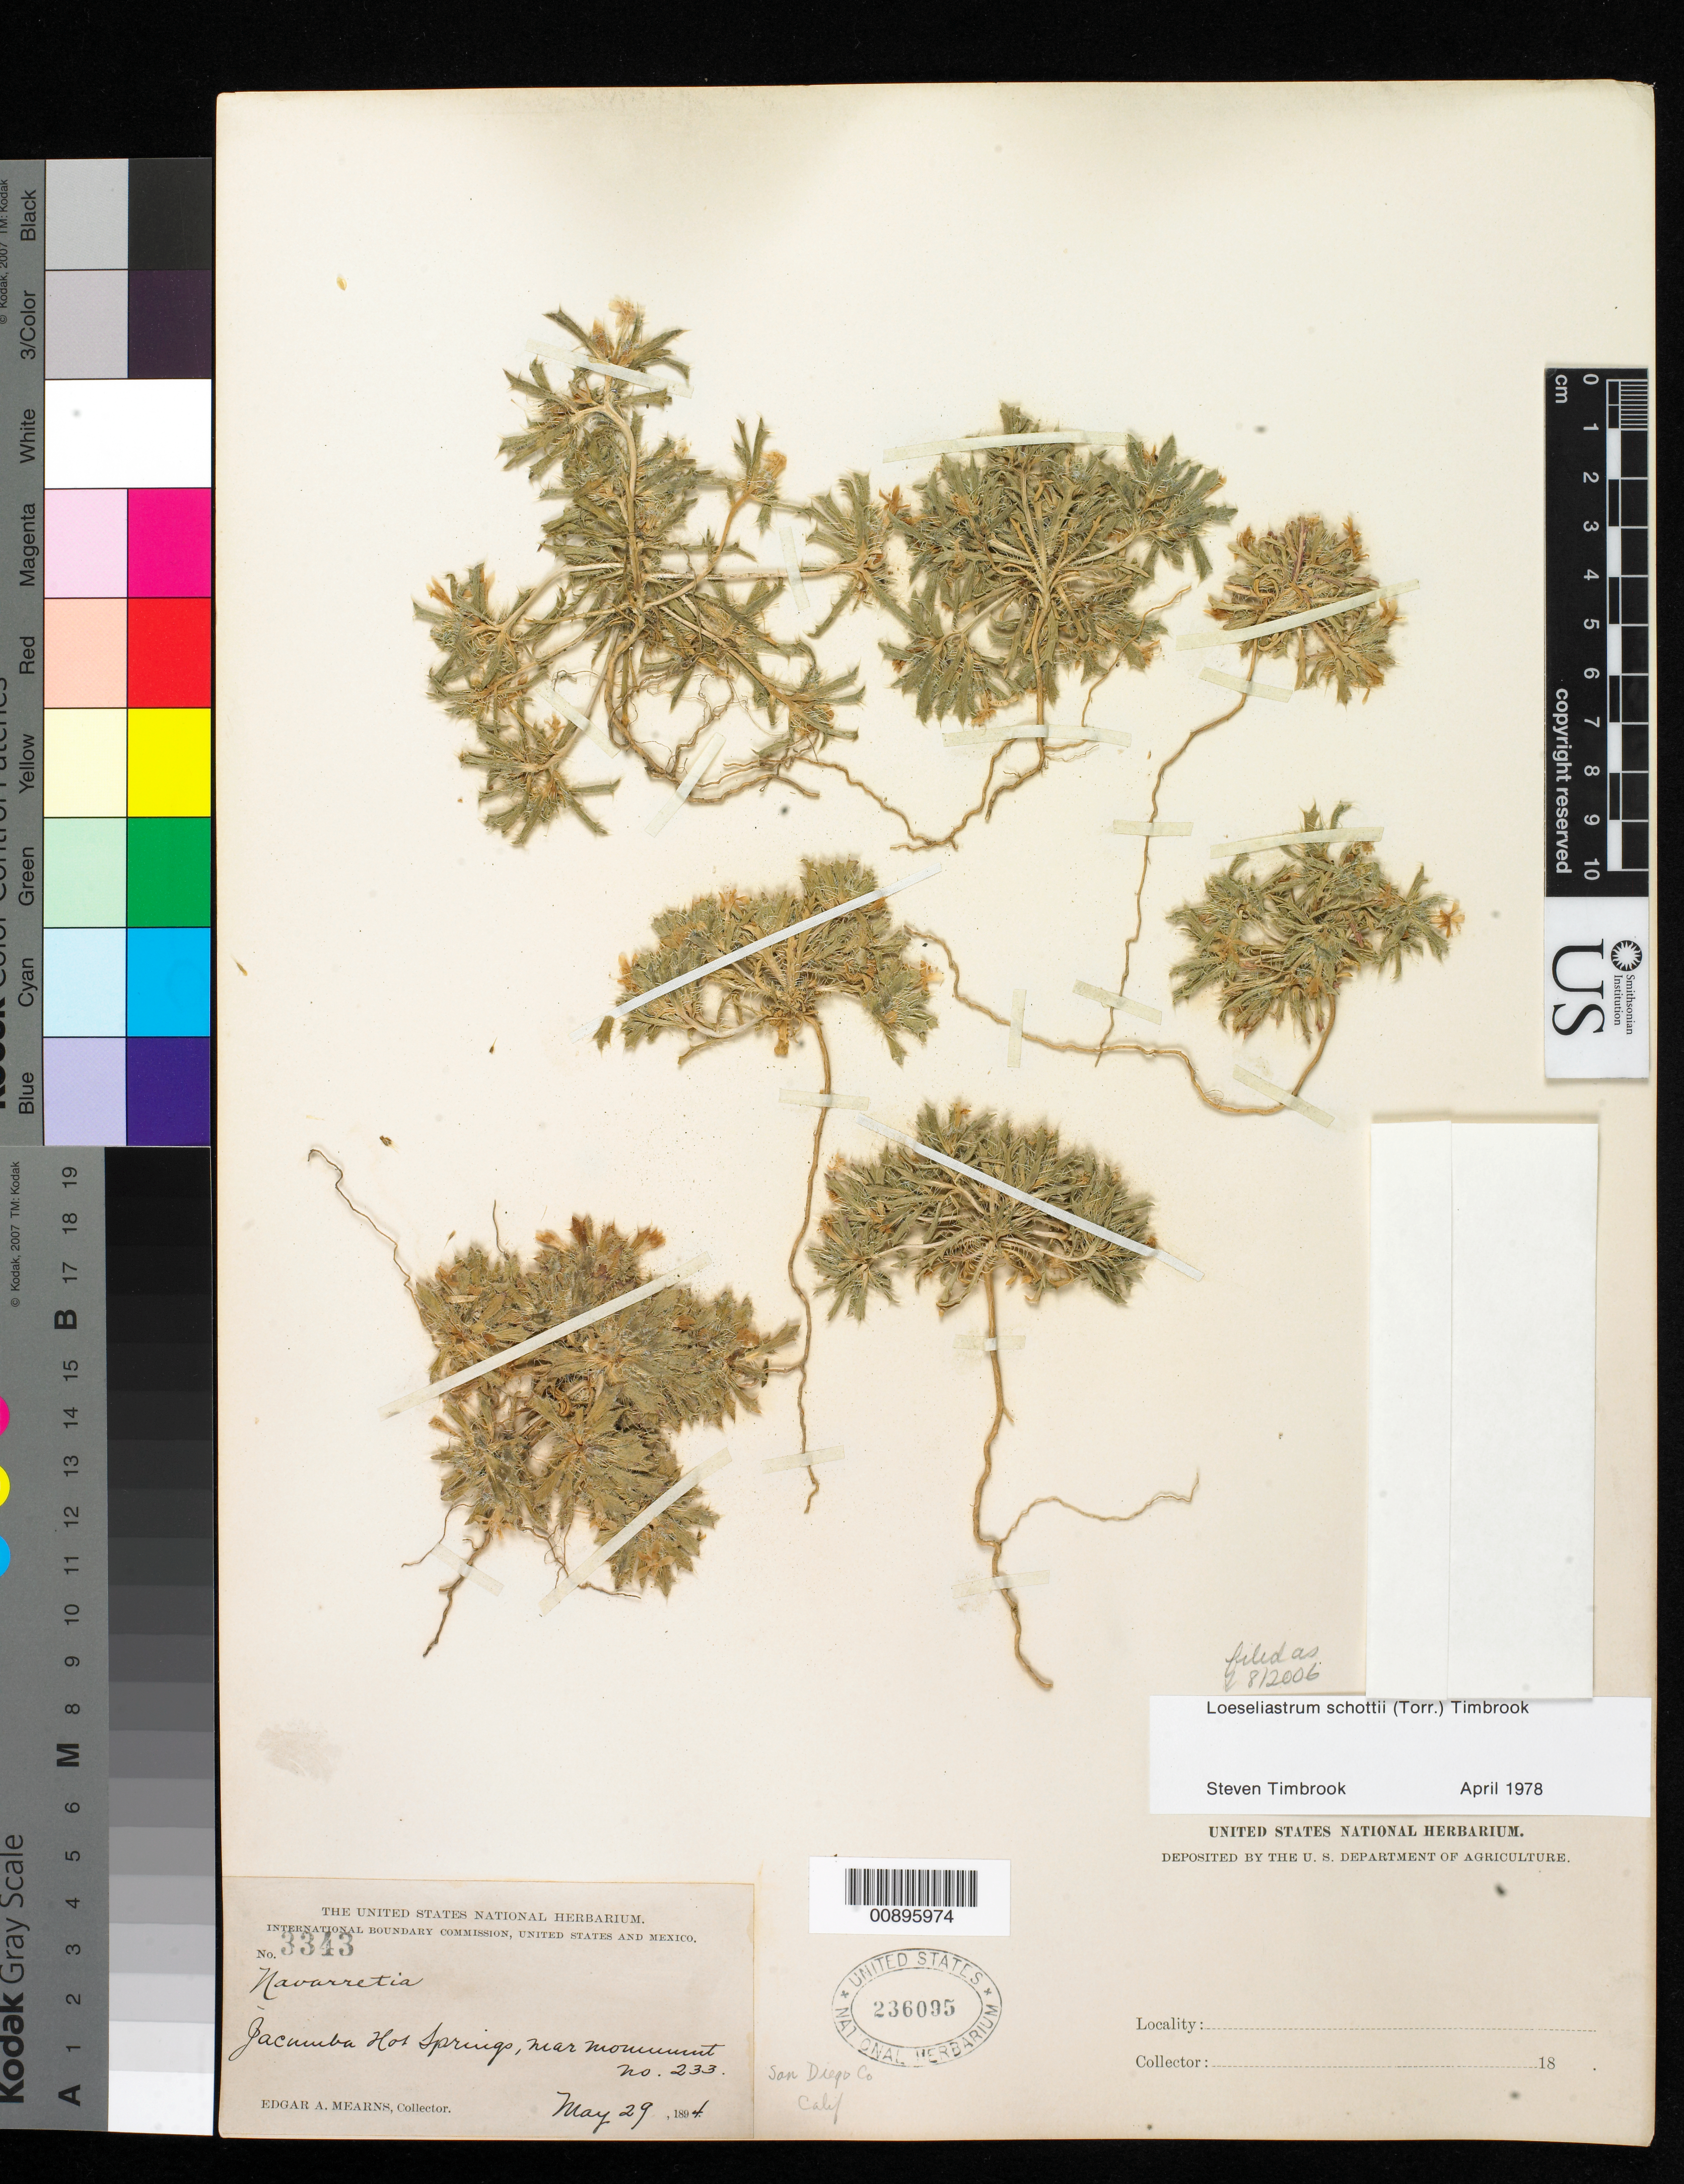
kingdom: Plantae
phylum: Tracheophyta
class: Magnoliopsida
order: Ericales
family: Polemoniaceae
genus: Loeseliastrum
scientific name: Loeseliastrum schottii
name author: (Torr.) Timbrook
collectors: E. A. Mearns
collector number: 3343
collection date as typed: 29 May 1894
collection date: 1894-05-29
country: United States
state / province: California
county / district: San Diego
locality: Jacumba Hot Springs, near Monument no. 233.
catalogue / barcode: US 236095